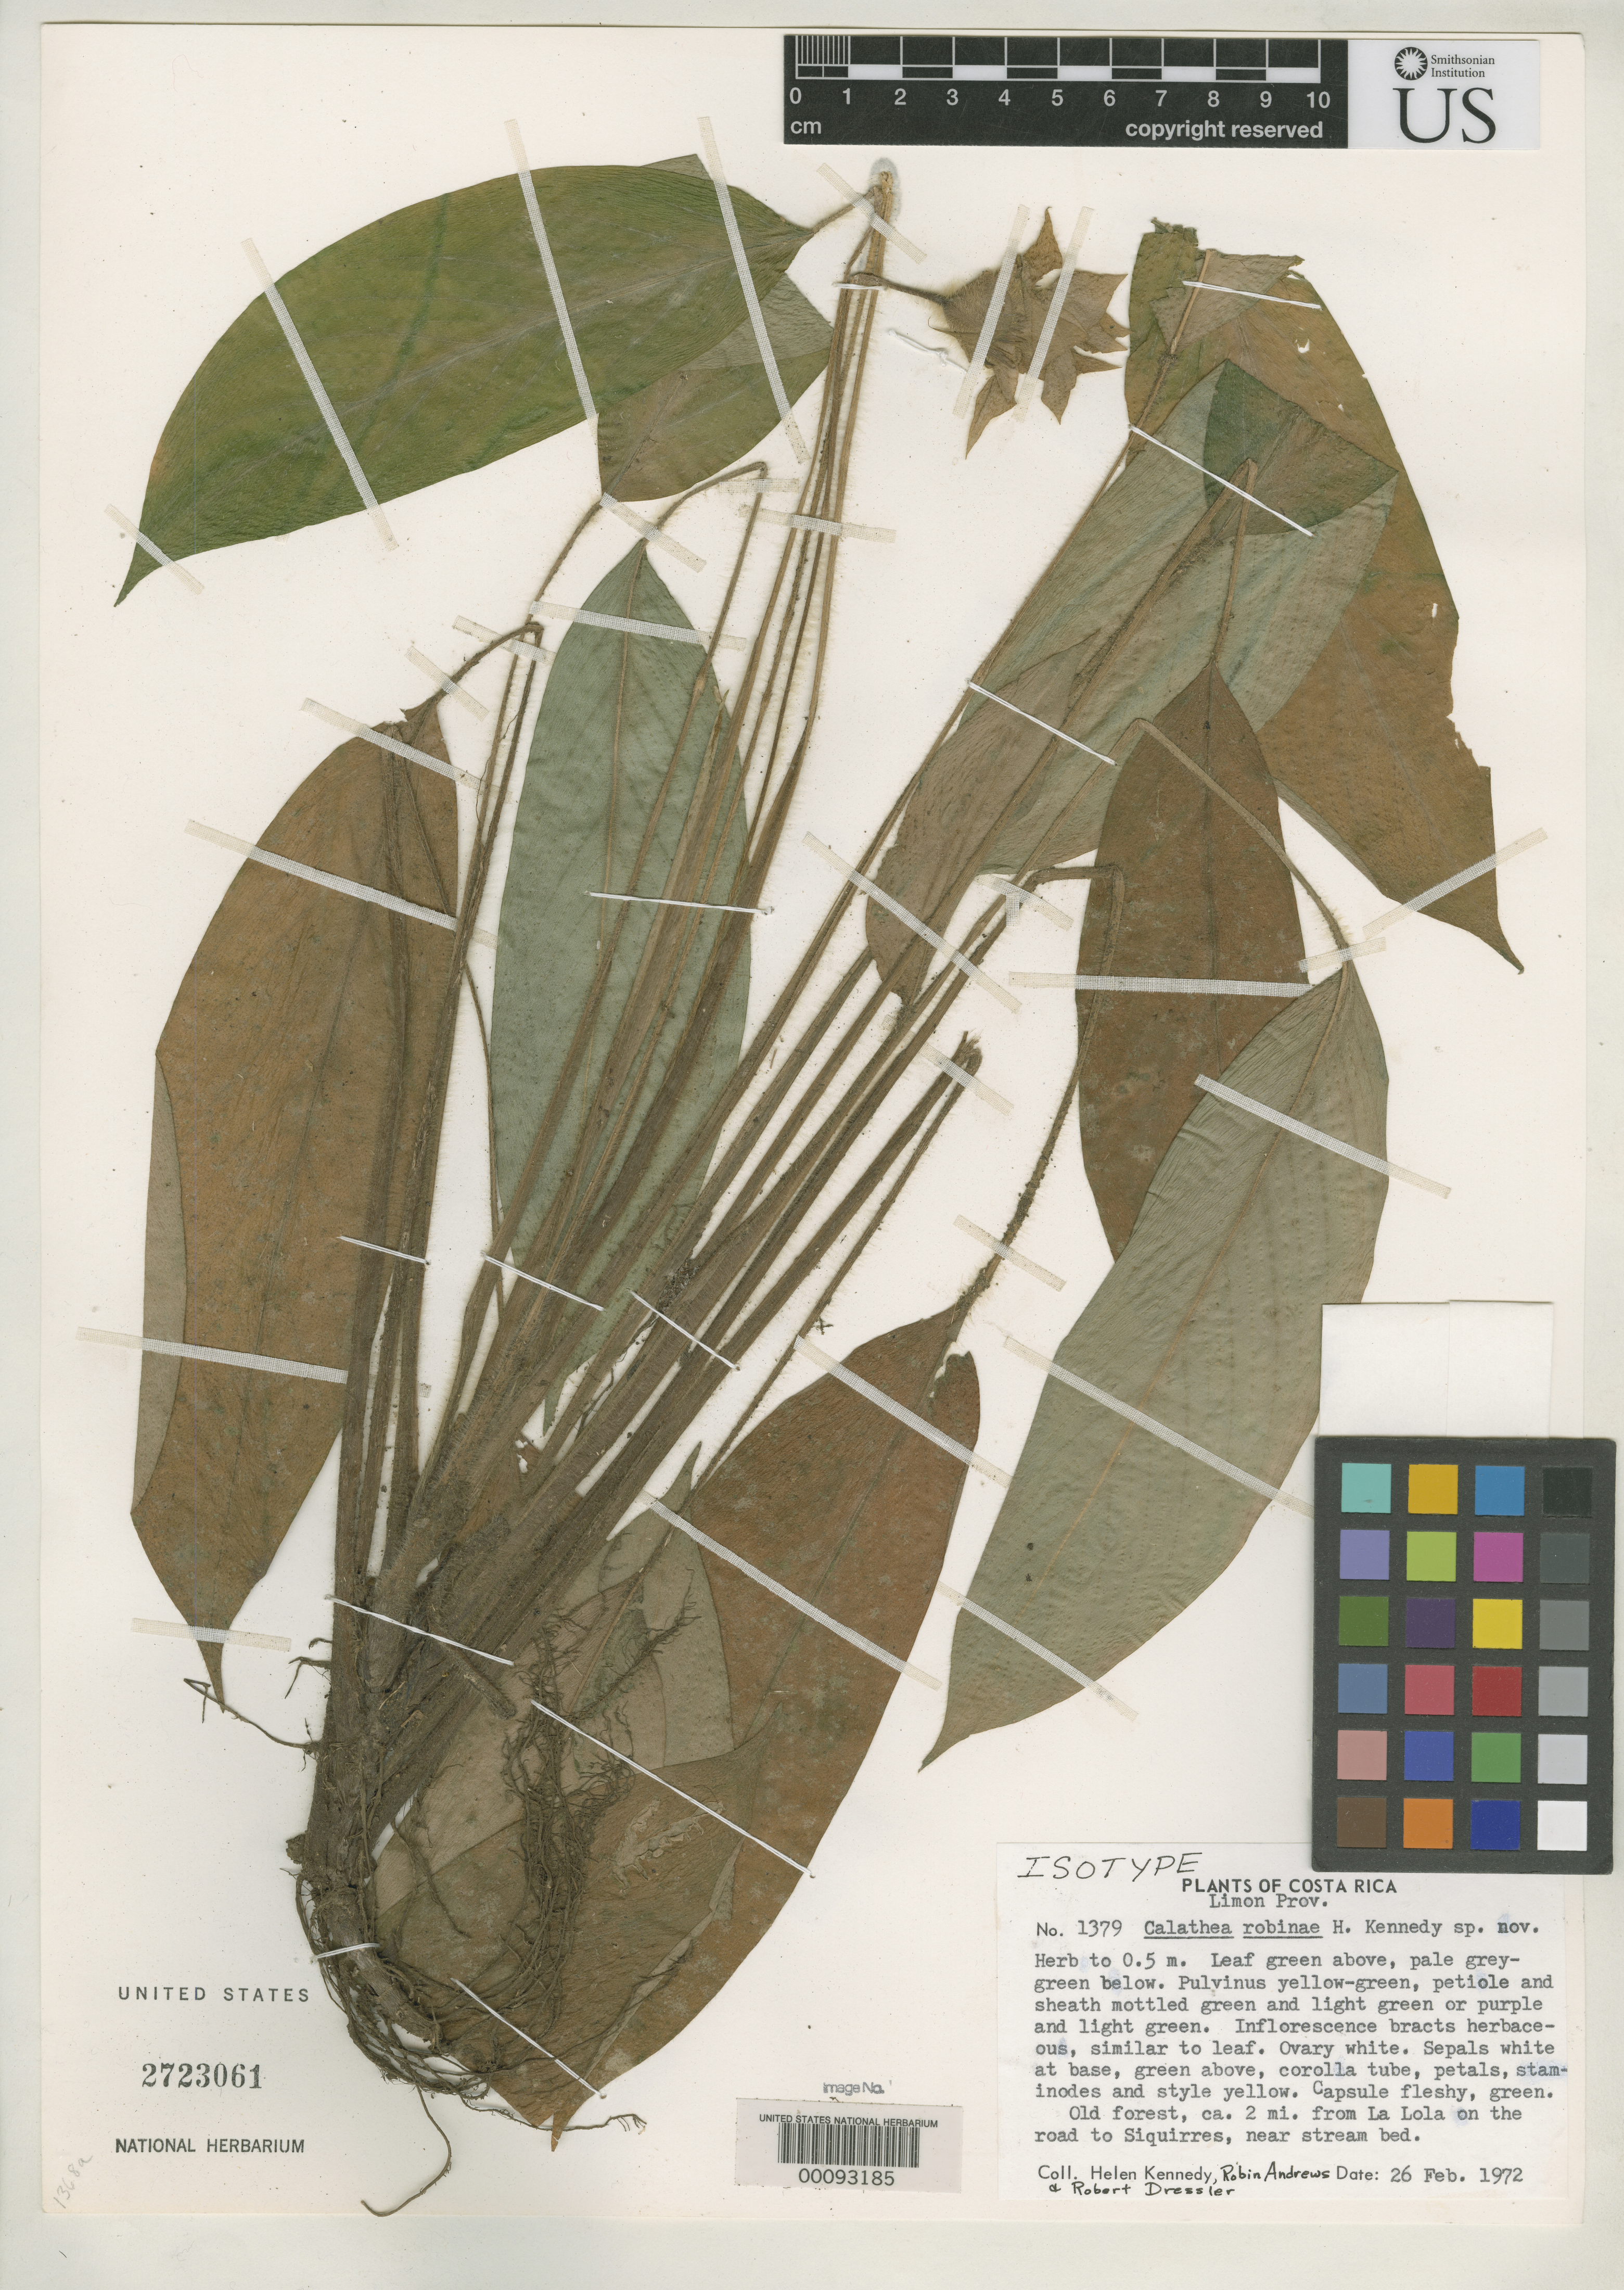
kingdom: Plantae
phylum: Tracheophyta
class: Liliopsida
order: Zingiberales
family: Marantaceae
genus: Calathea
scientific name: Calathea robinae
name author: H. Kenn.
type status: Isotype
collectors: H. Kennedy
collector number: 1379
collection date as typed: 26 Feb 1972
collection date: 1972-02-26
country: Costa Rica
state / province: Limón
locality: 2 miles from La Lola, road to Siquirres.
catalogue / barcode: US 2723061